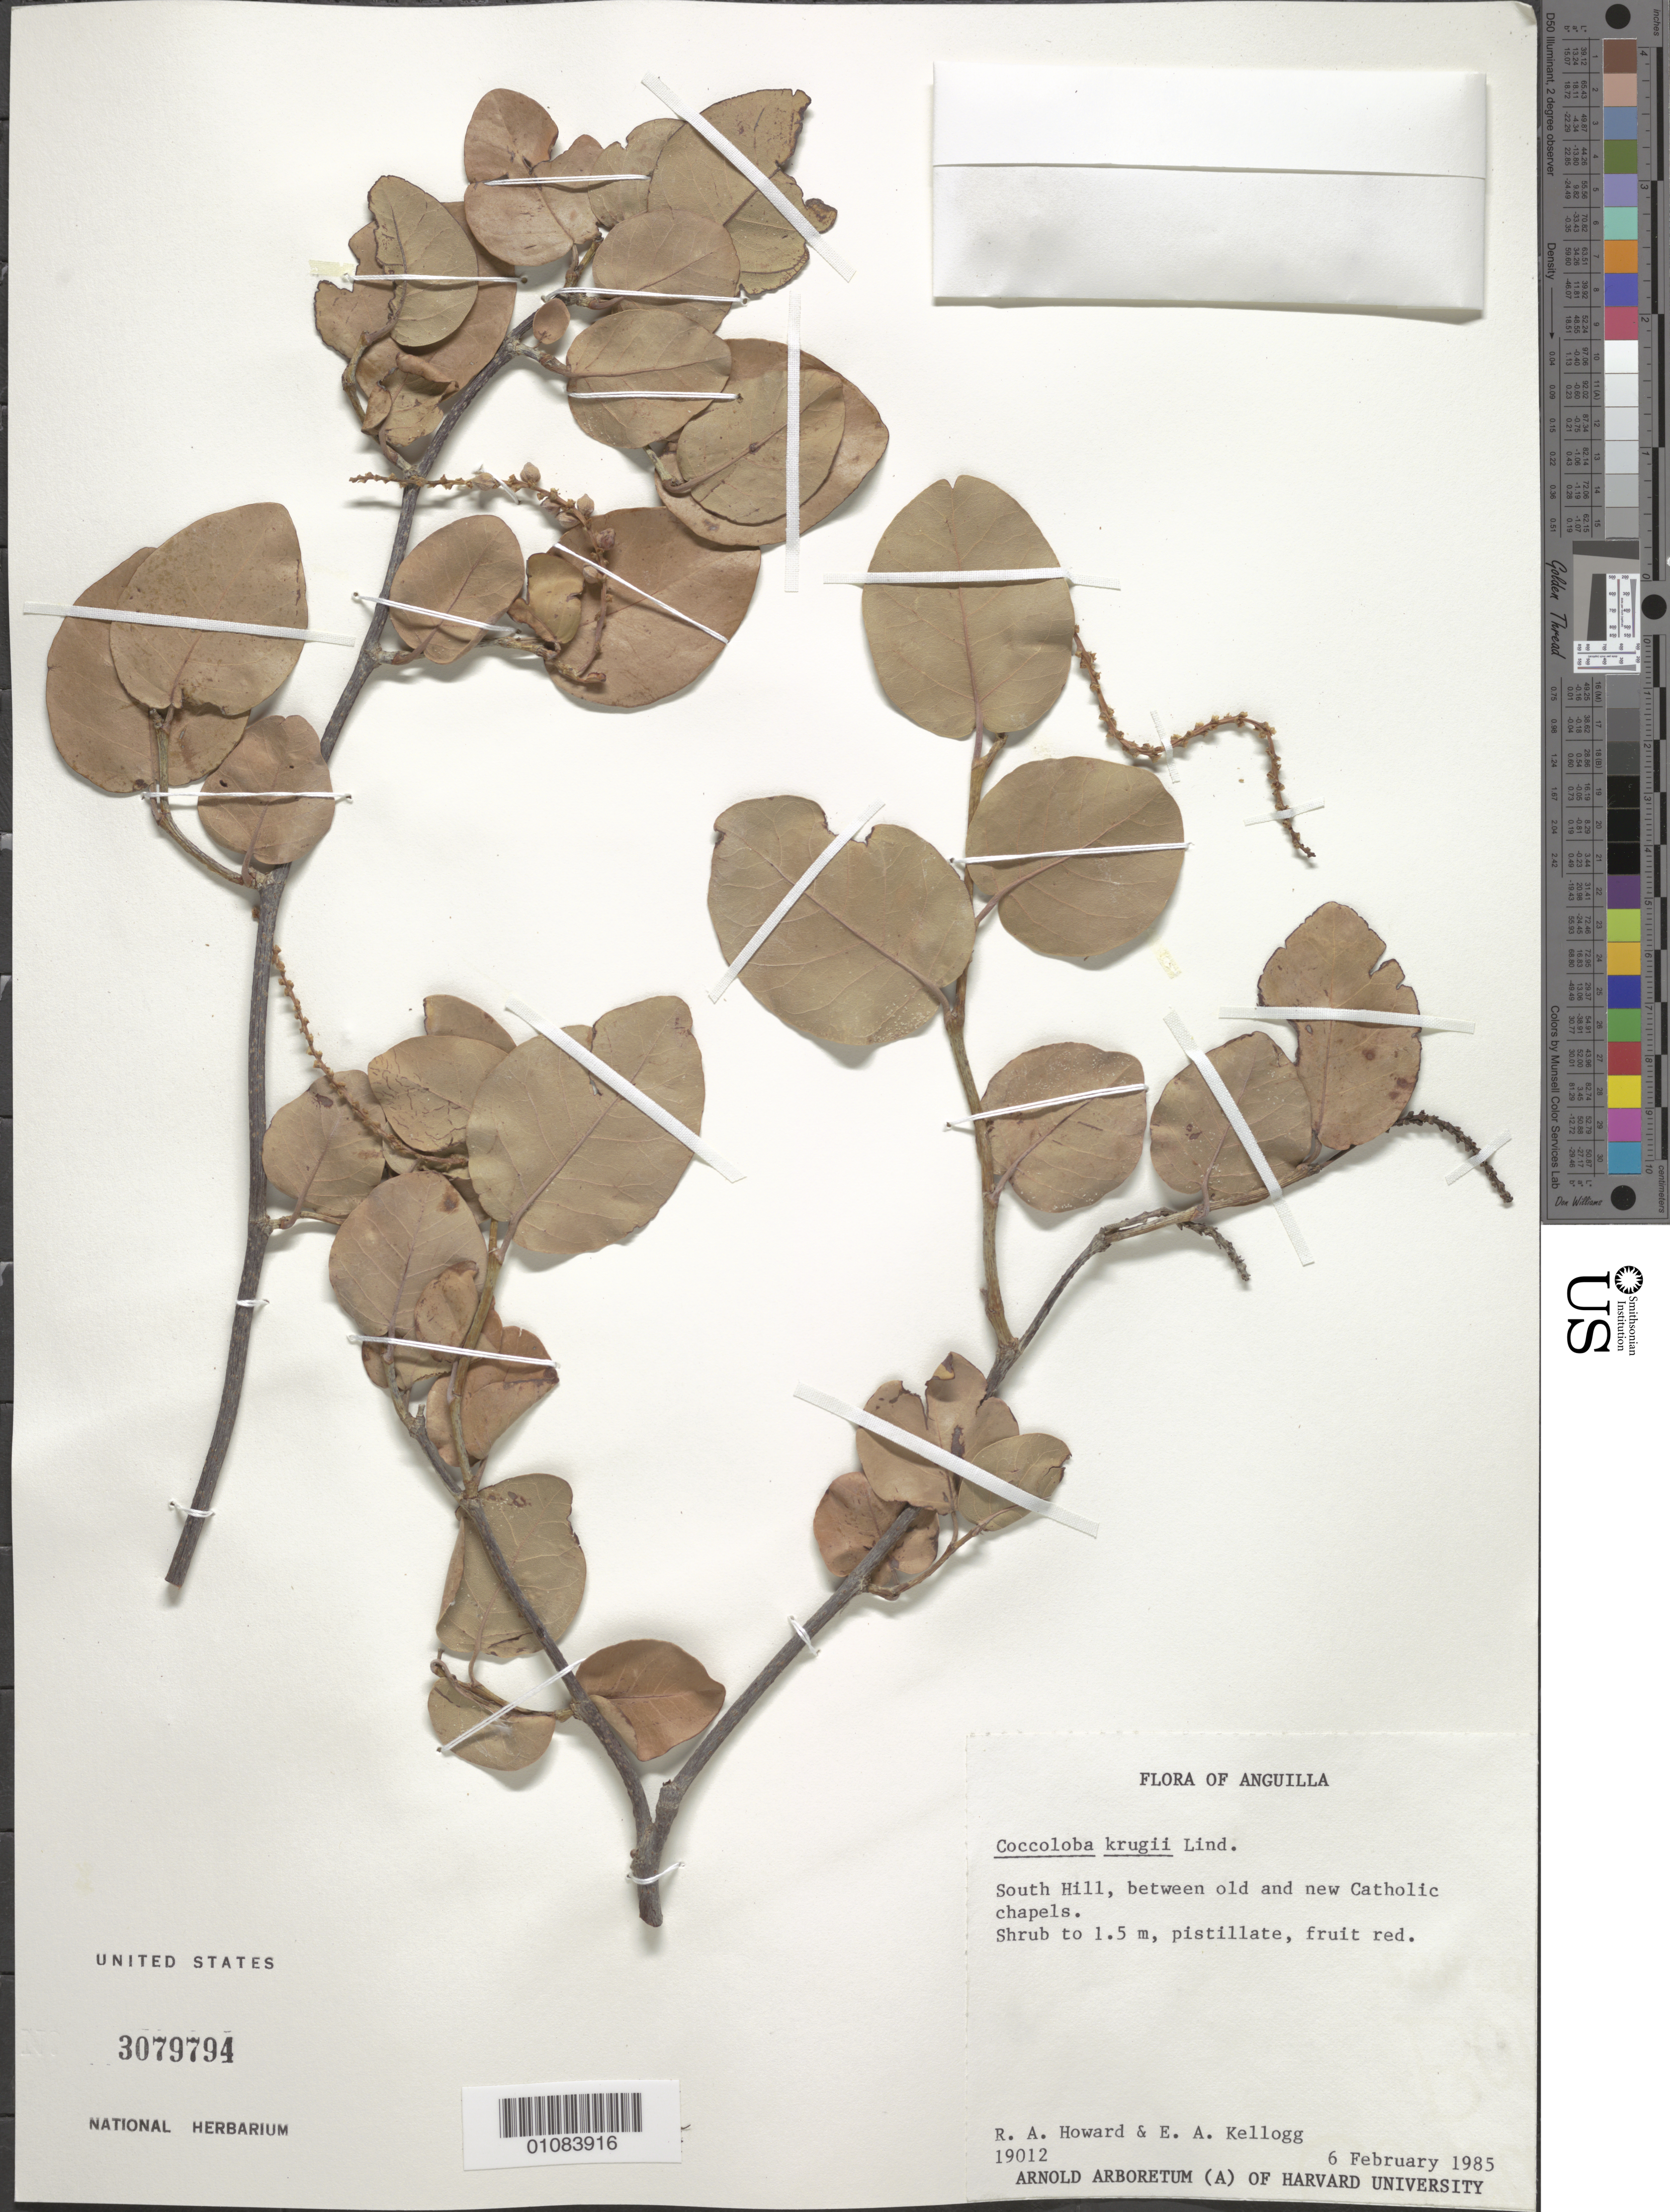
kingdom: Plantae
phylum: Tracheophyta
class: Magnoliopsida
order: Caryophyllales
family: Polygonaceae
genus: Coccoloba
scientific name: Coccoloba krugii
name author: Lindau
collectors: R. A. Howard & A. Kellog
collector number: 19012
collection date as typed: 06 Feb 1985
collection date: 1985-02-06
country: Anguilla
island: Anguilla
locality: South Hill, between old and new Catholic chapels.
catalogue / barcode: US 3079794